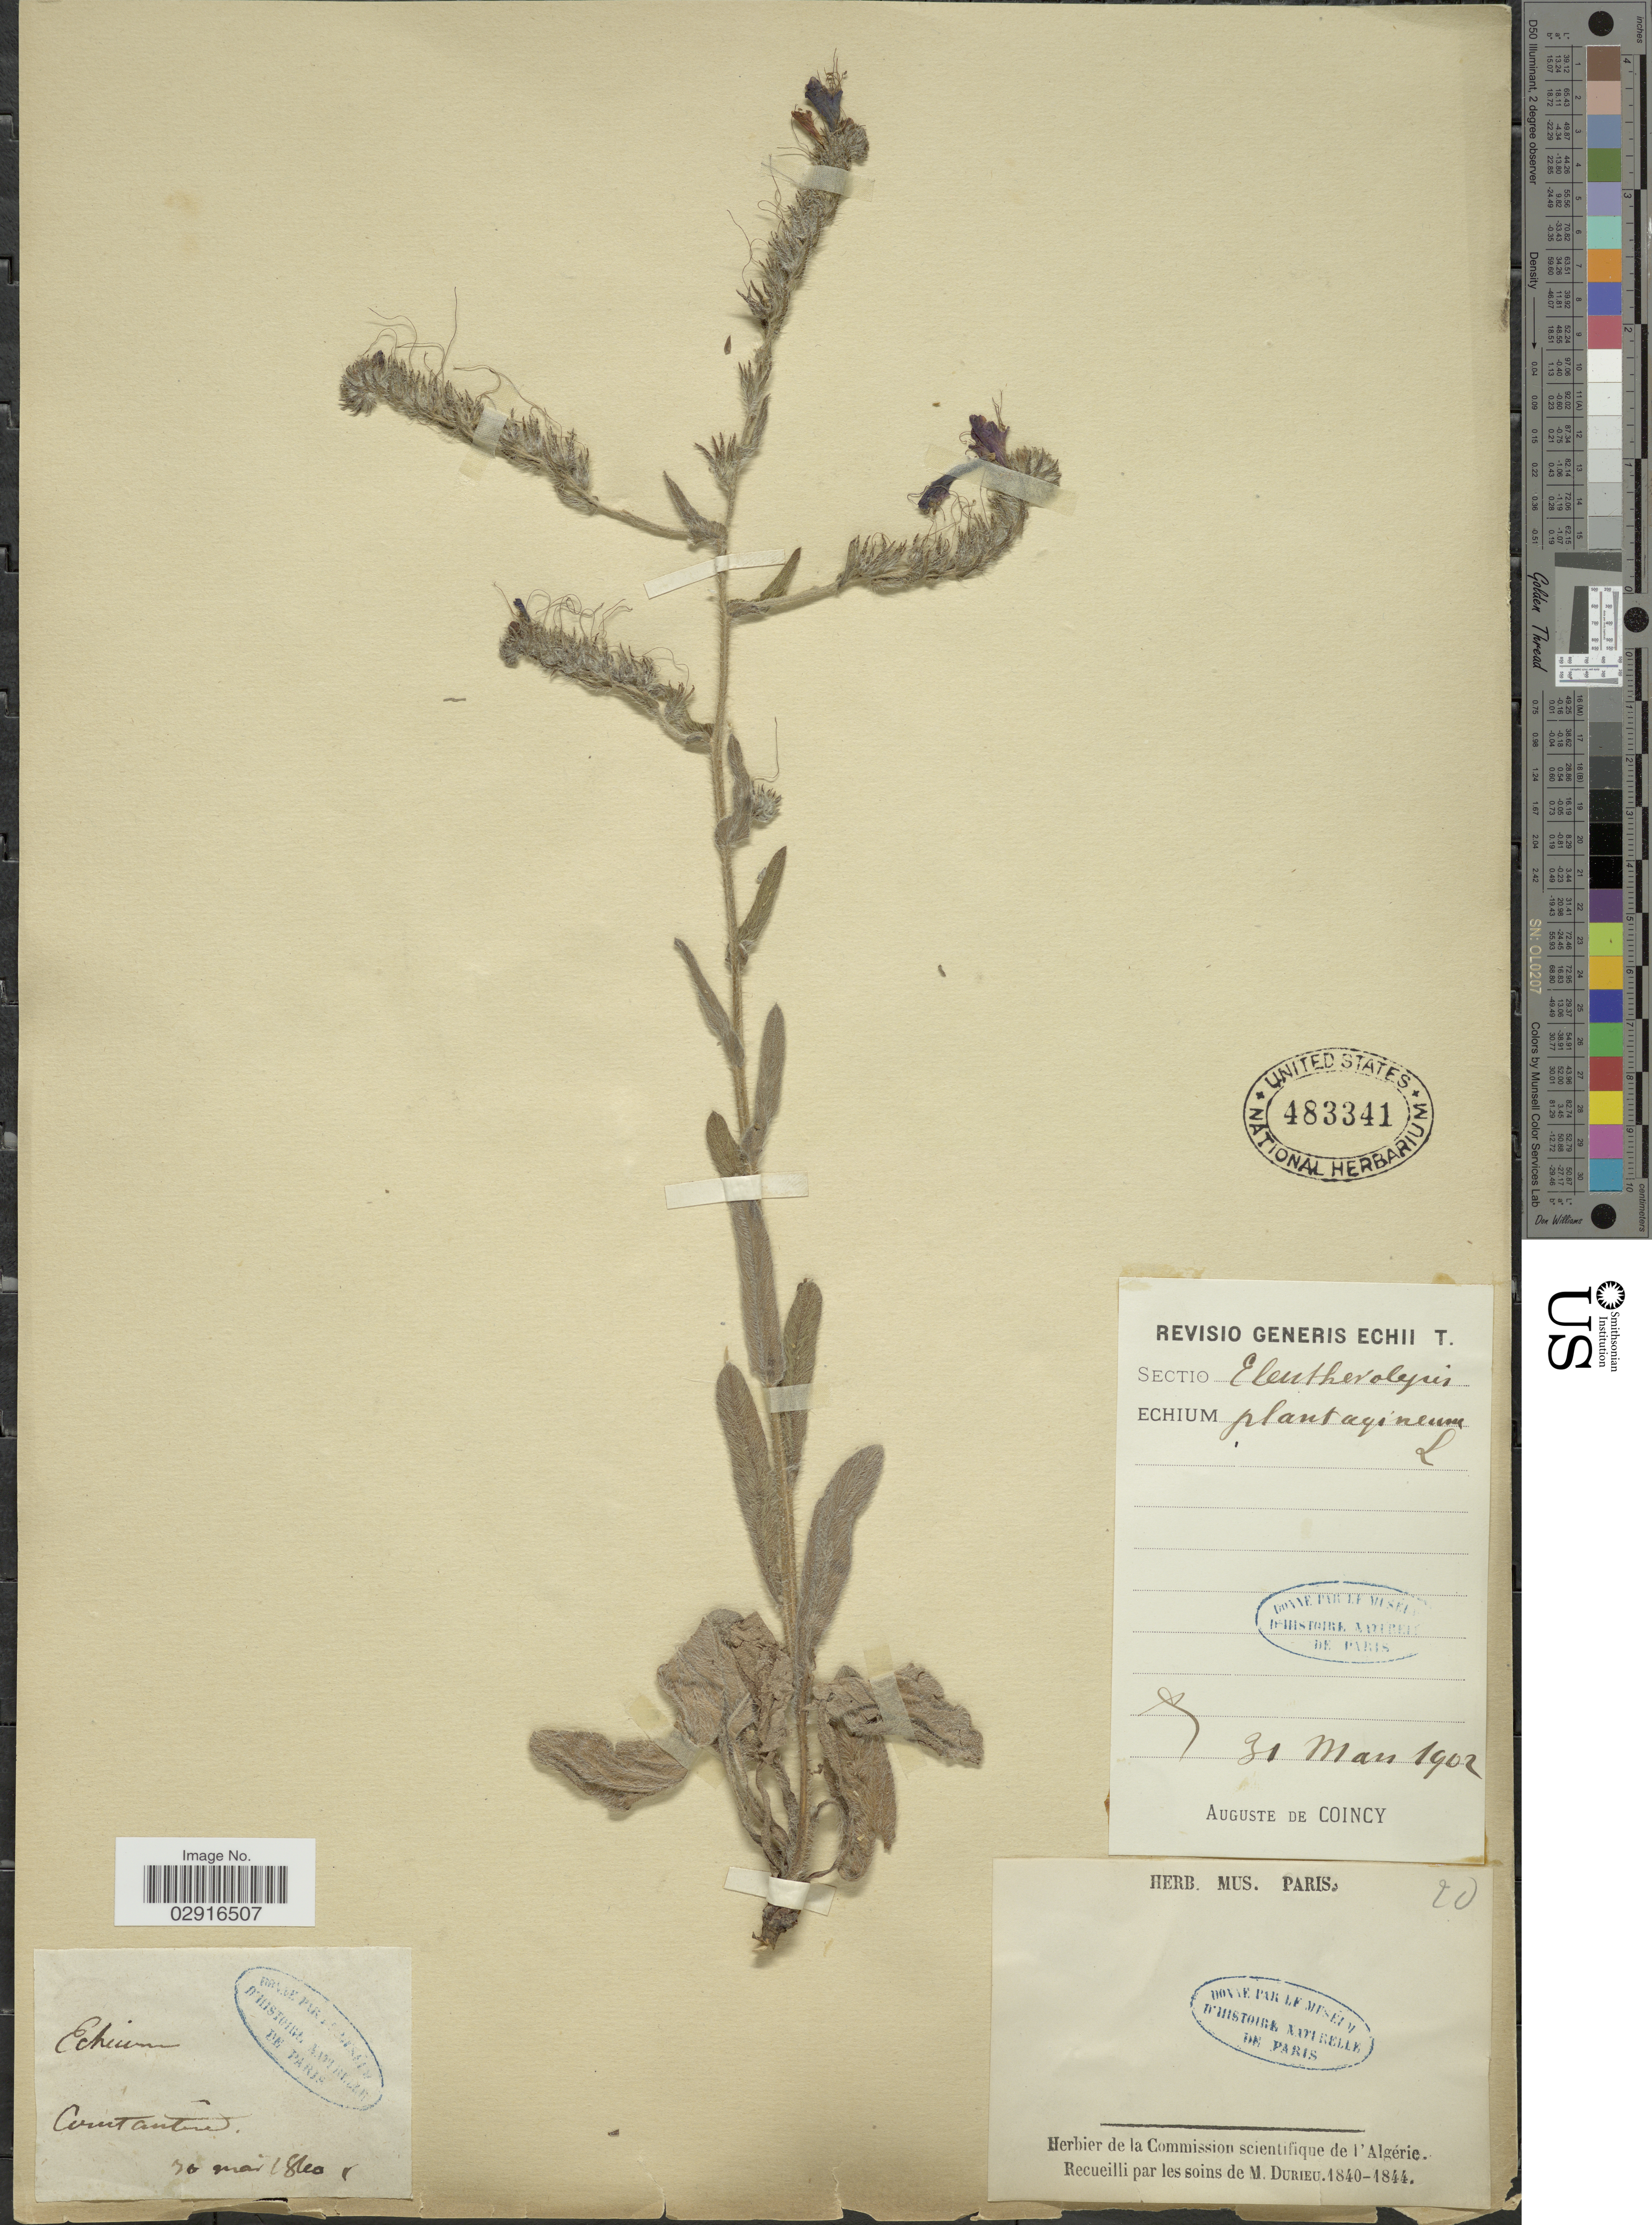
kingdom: Plantae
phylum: Tracheophyta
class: Magnoliopsida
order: Boraginales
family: Boraginaceae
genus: Echium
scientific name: Echium plantagineum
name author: L.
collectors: ex herb. Mus. Paris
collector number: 20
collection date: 1840-05-30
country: Algeria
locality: Constantine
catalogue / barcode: US 483341